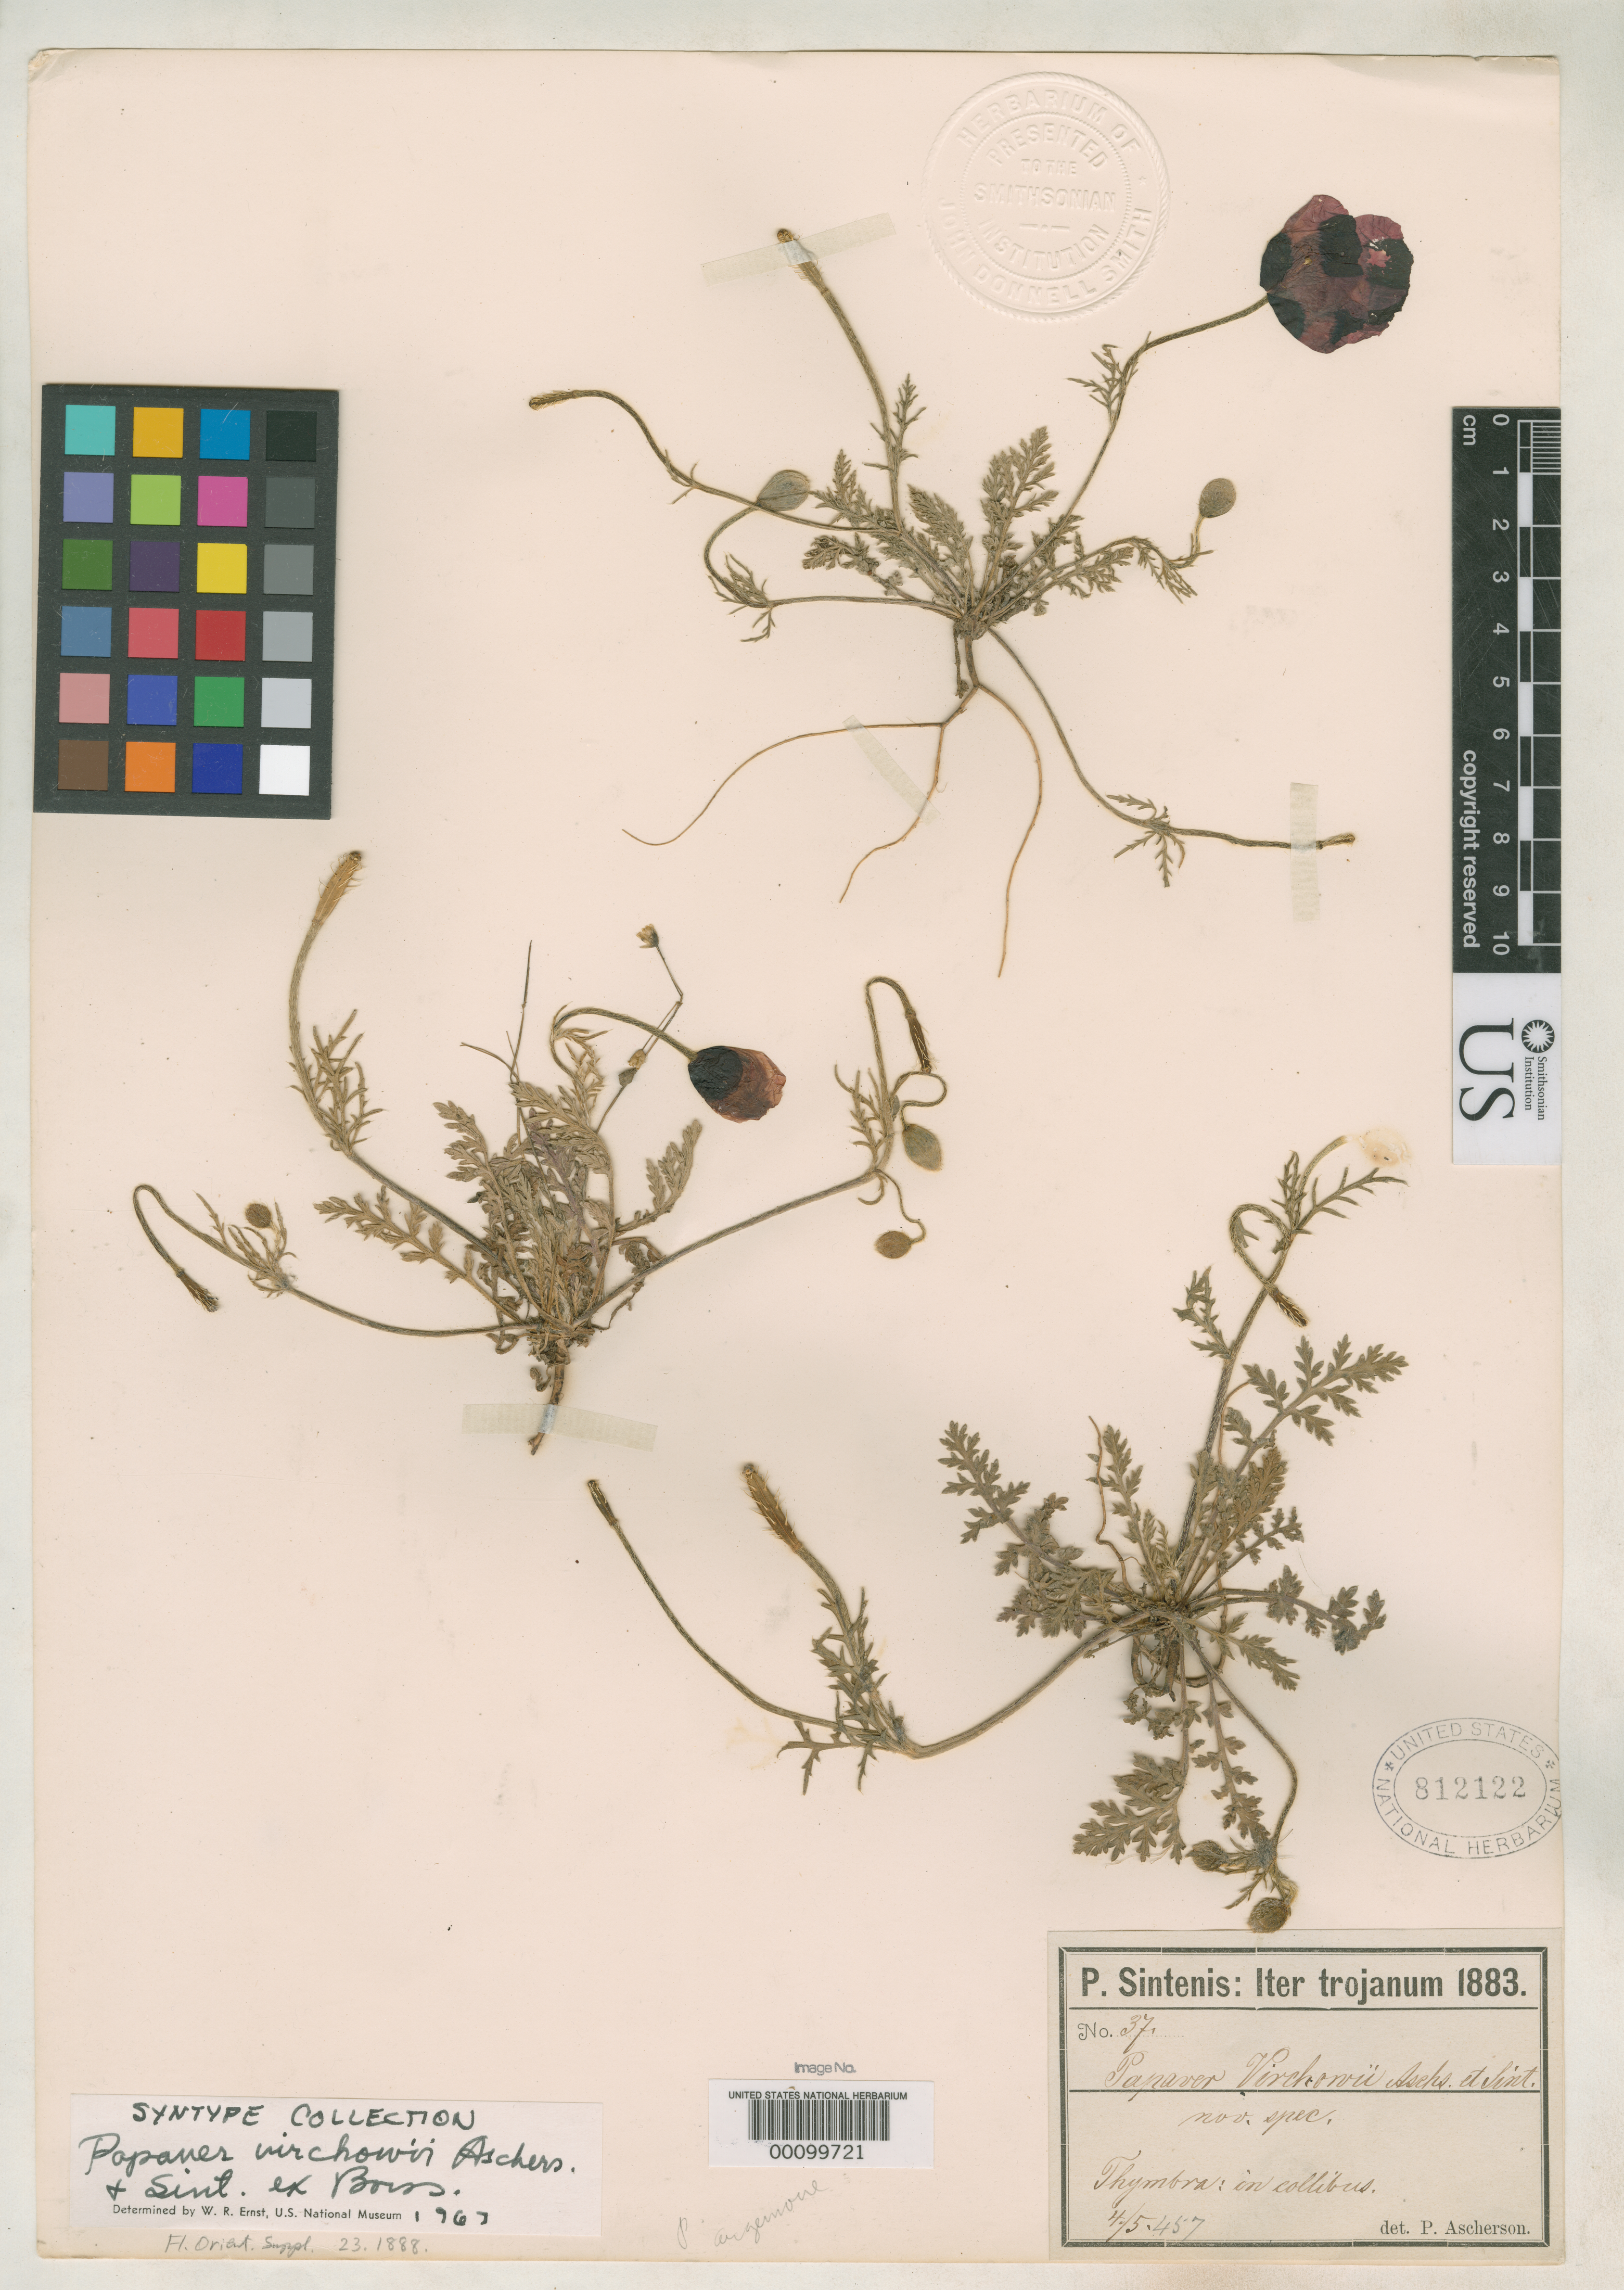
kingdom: Plantae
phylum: Tracheophyta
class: Magnoliopsida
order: Ranunculales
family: Papaveraceae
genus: Papaver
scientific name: Papaver virchowii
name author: Asch. & Sint. in Boiss.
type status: Syntype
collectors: P. Sintenis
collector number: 37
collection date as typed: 04 May 1883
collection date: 1883-05-04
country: Turkey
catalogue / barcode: US 812122